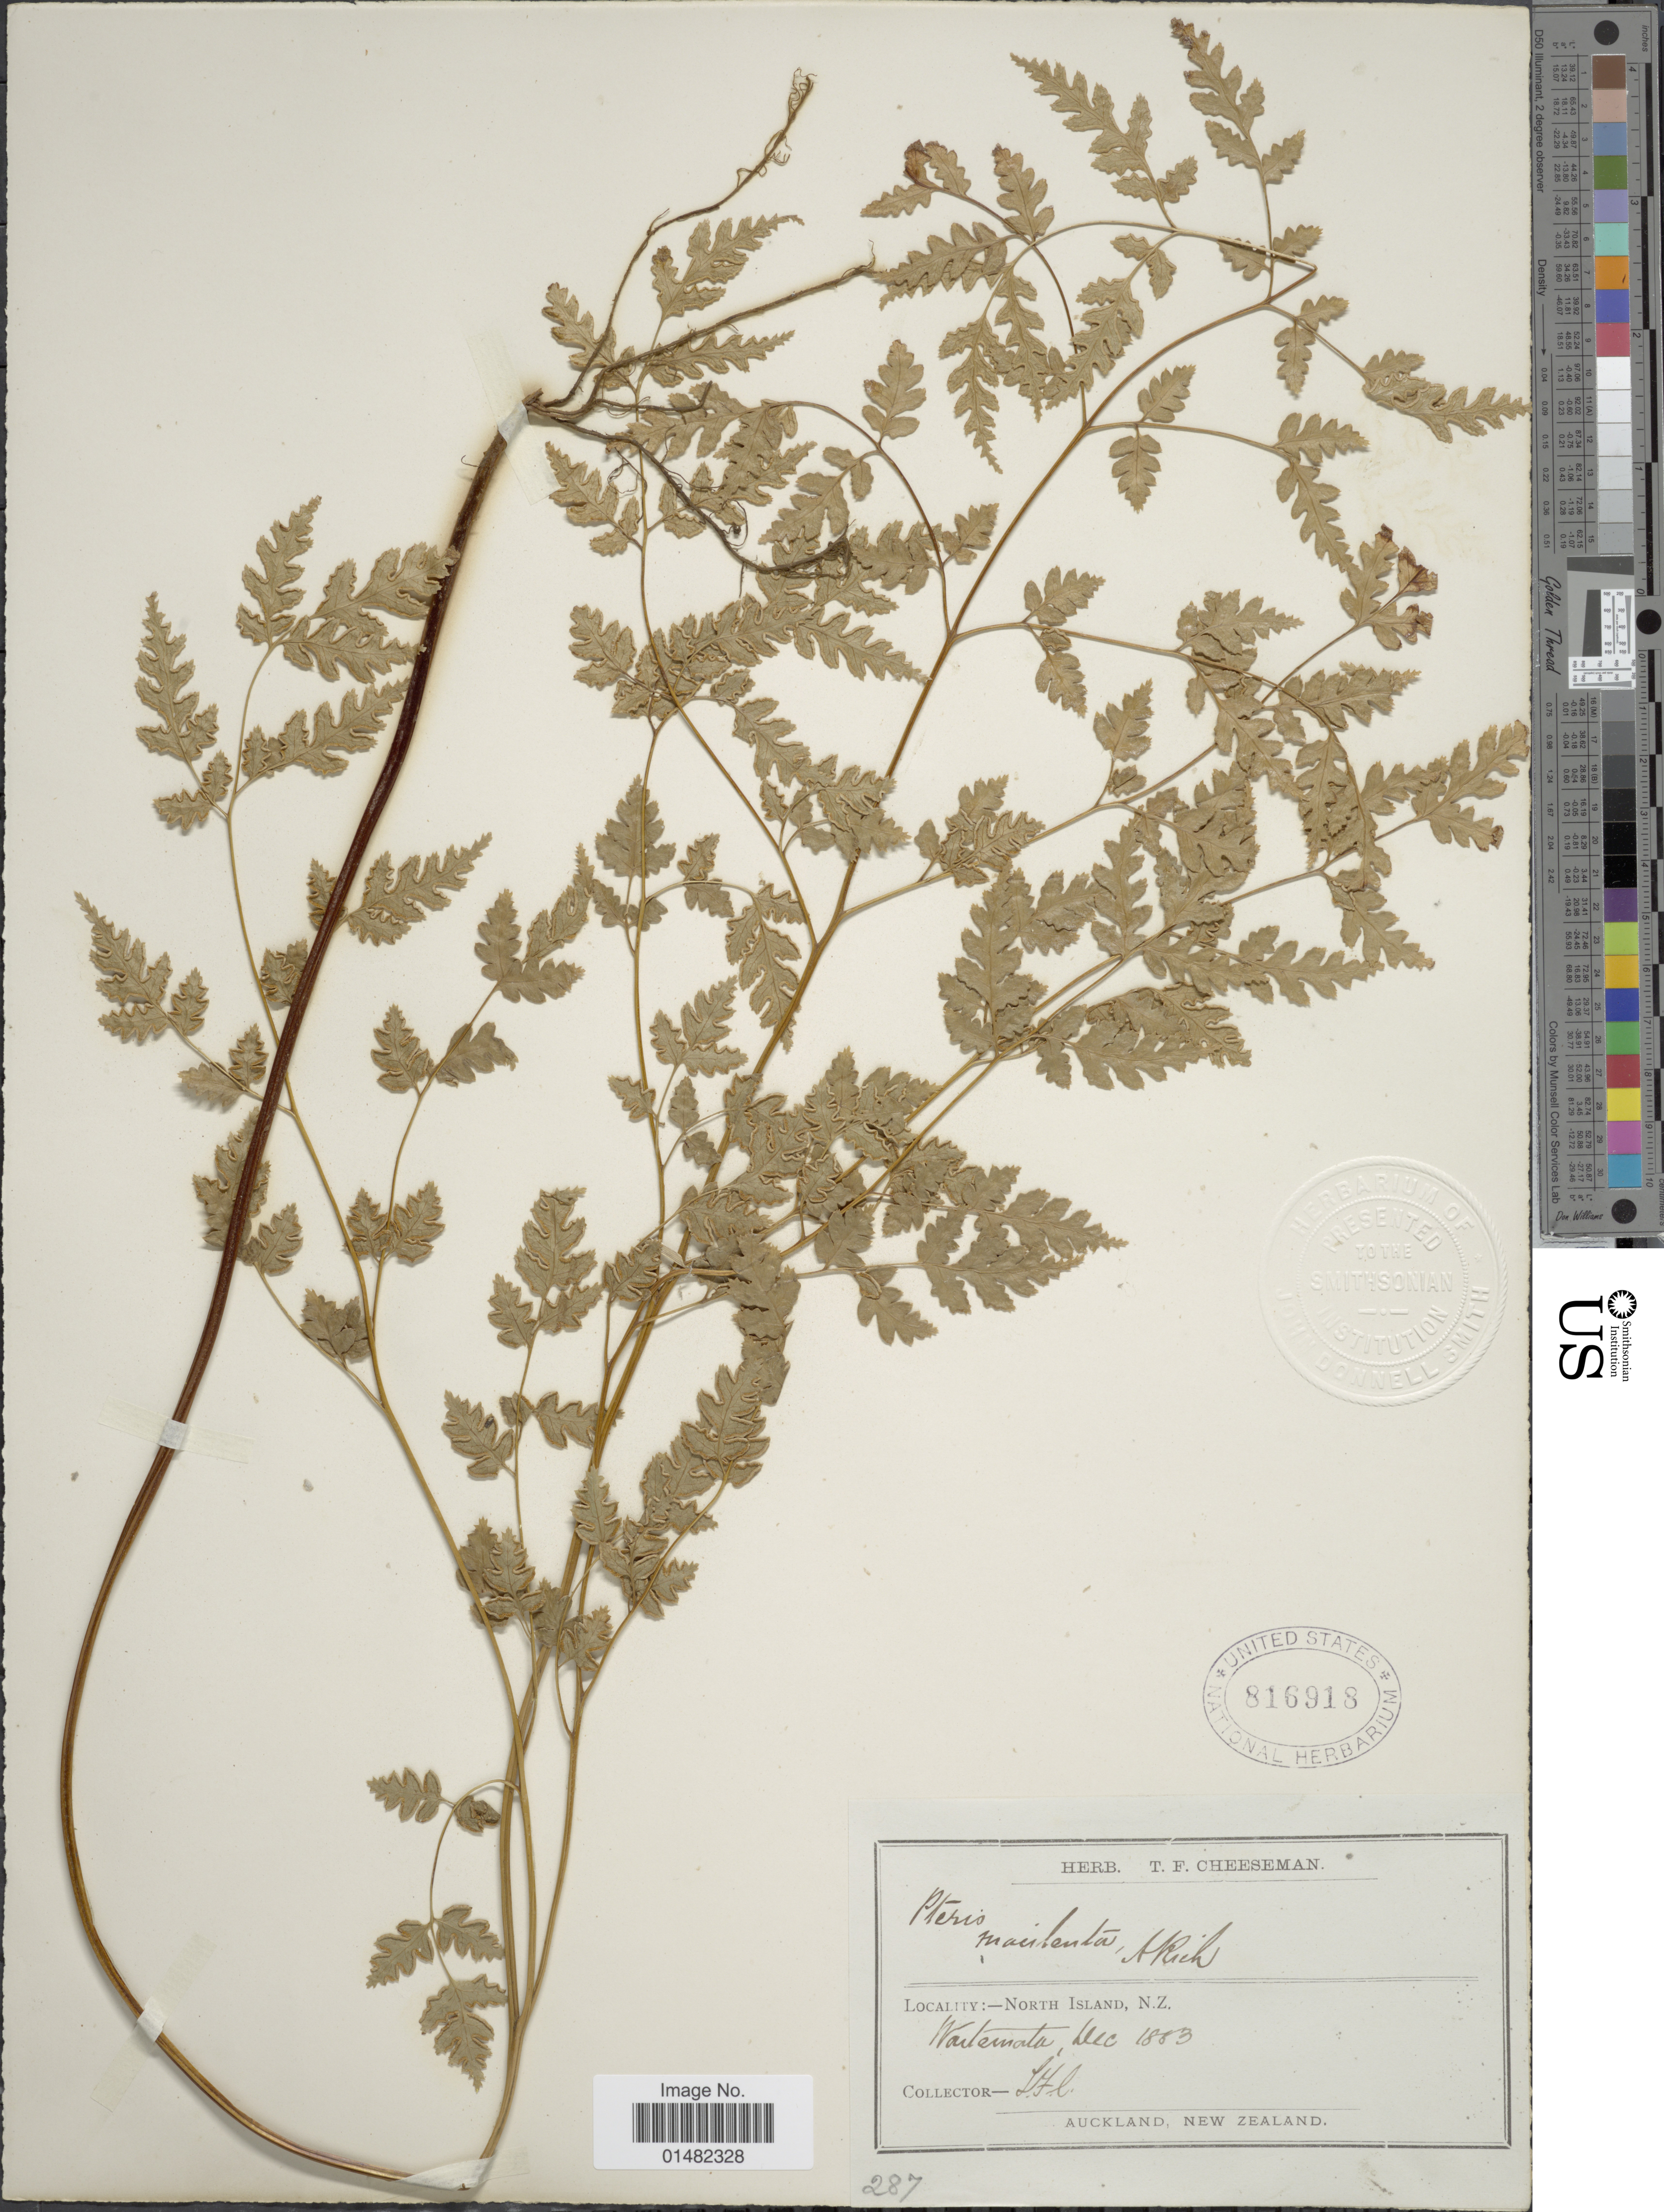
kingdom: Plantae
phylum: Tracheophyta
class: Polypodiopsida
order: Polypodiales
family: Pteridaceae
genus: Pteris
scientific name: Pteris macilenta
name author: A. Rich.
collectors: T. F. Cheeseman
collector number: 287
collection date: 1883-12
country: New Zealand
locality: North Island, Waitemata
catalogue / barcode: US 816918